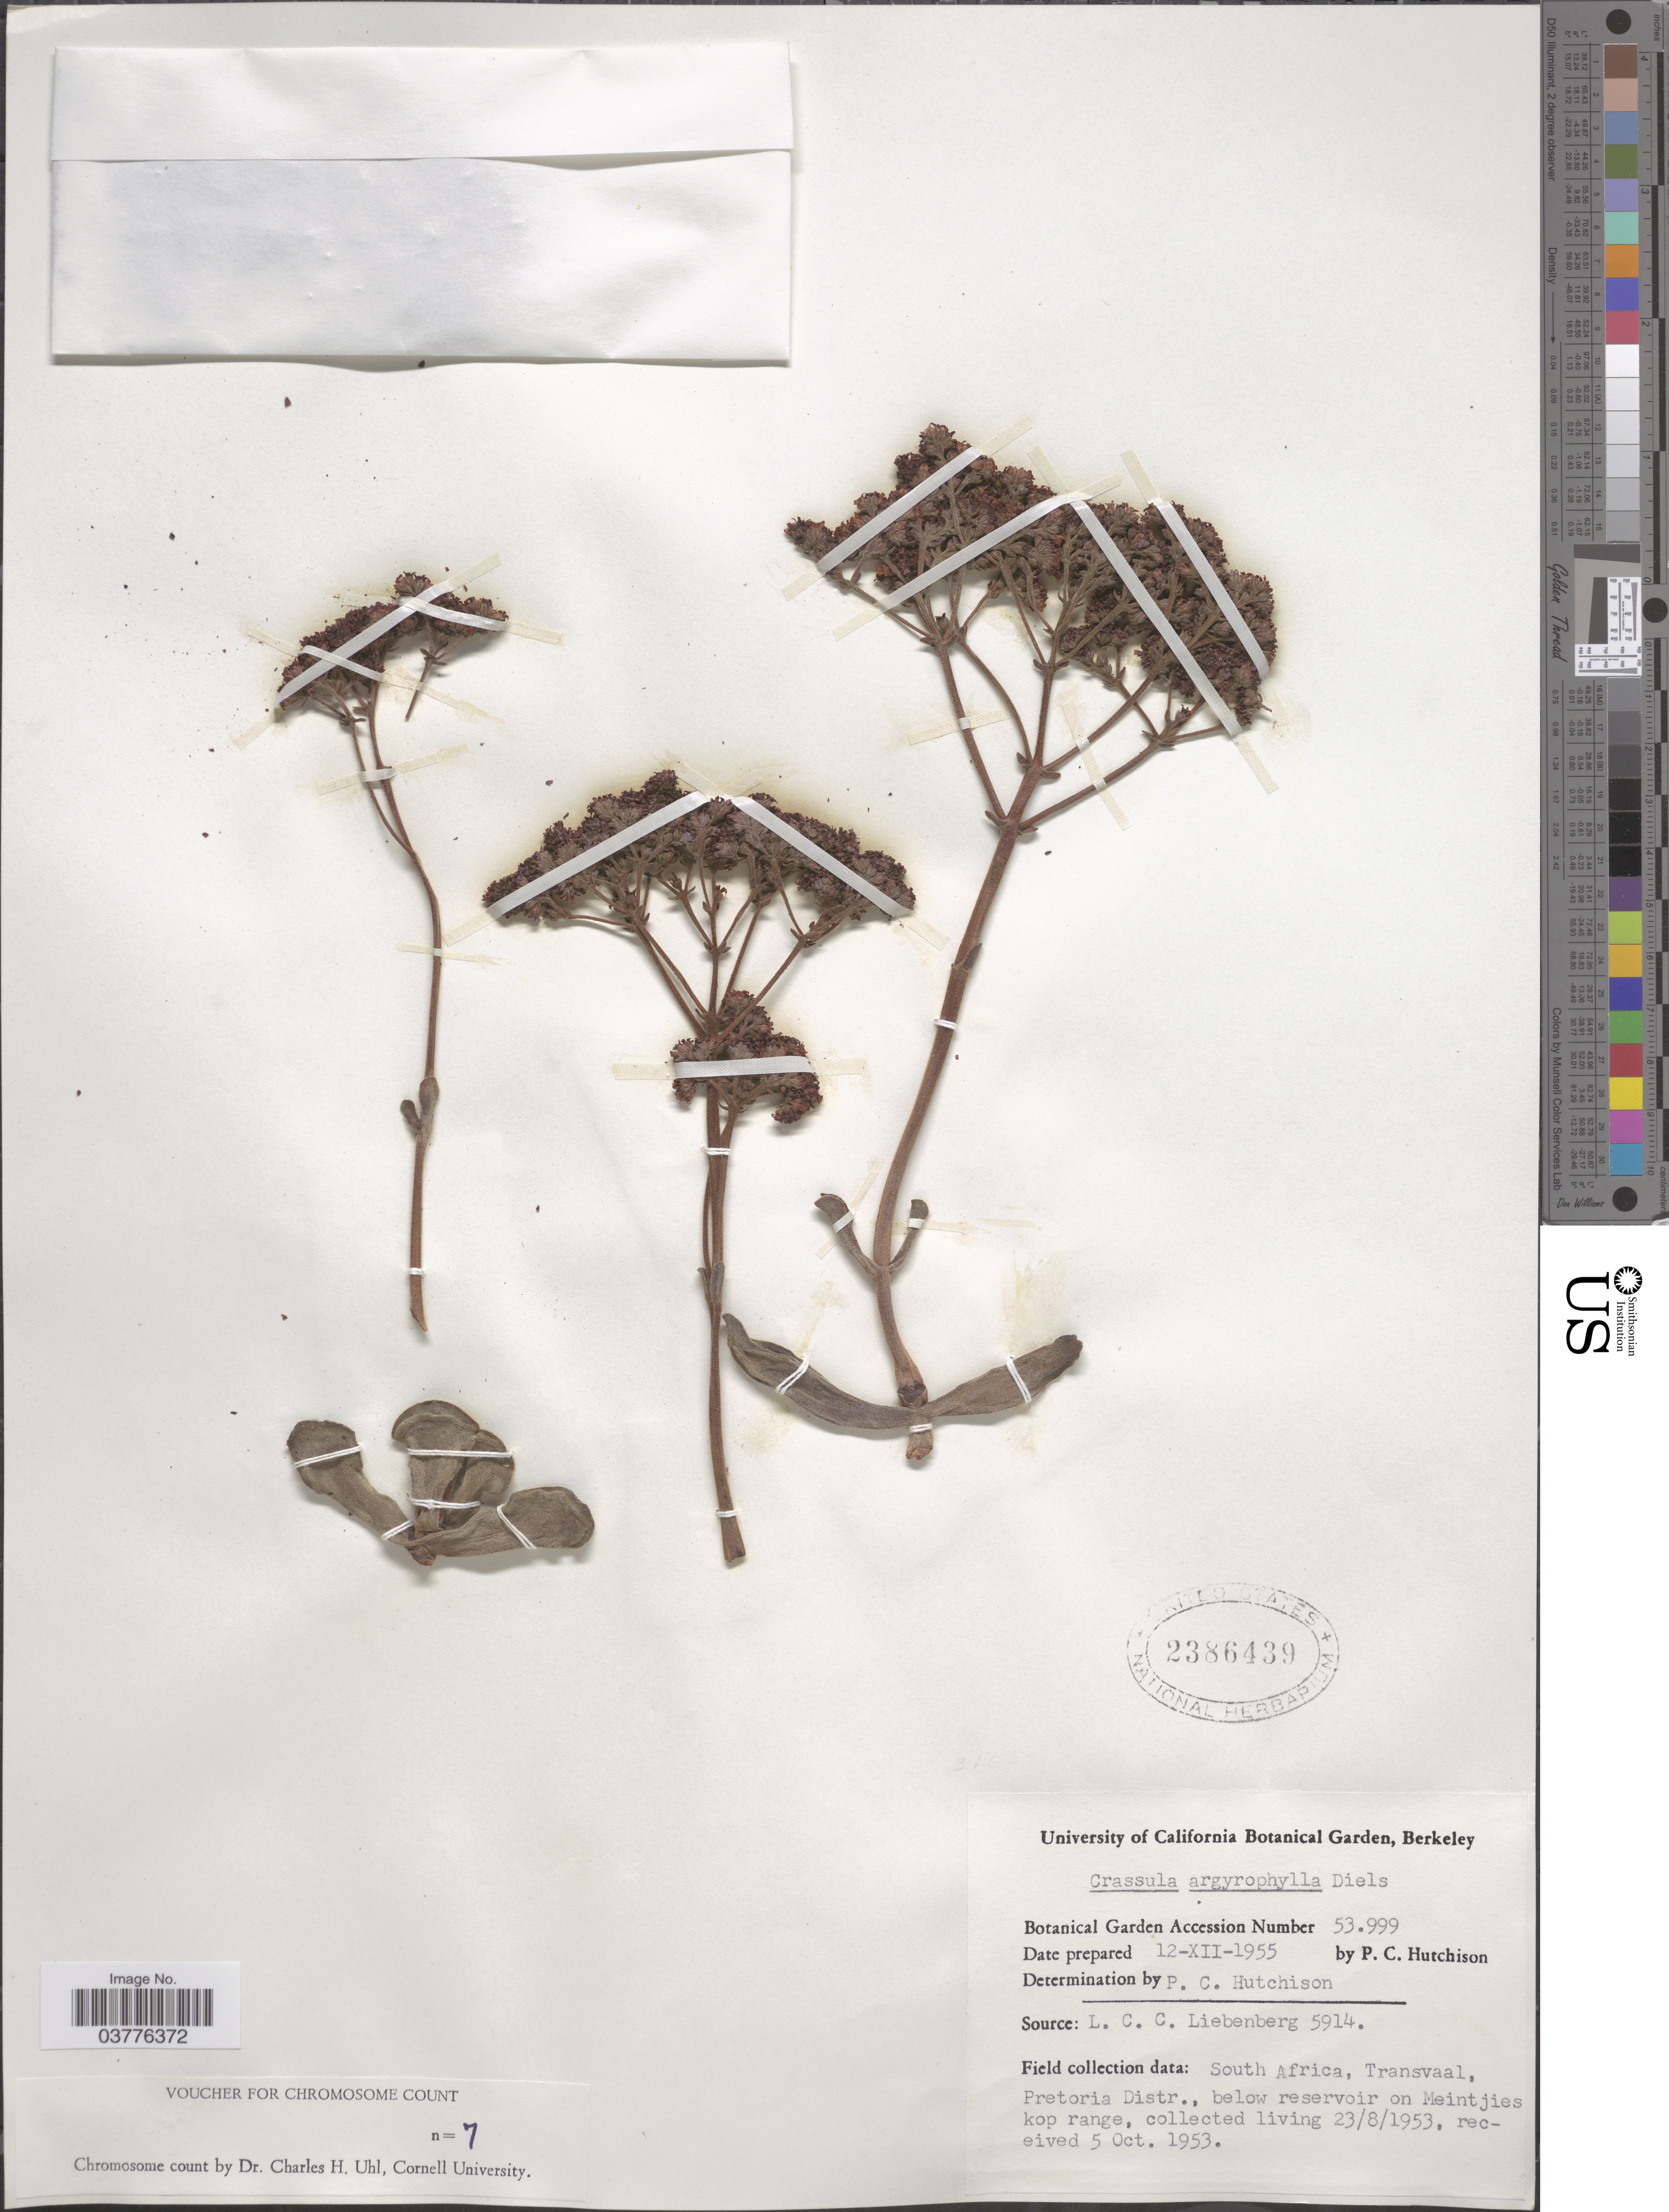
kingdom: Plantae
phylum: Tracheophyta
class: Magnoliopsida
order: Saxifragales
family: Crassulaceae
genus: Crassula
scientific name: Crassula globularioides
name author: Britten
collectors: P. C. Hutchison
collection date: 1955-12-12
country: United States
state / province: California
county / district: Alameda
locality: University of California Botanical Garden, Berkeley.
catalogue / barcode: US 2386439